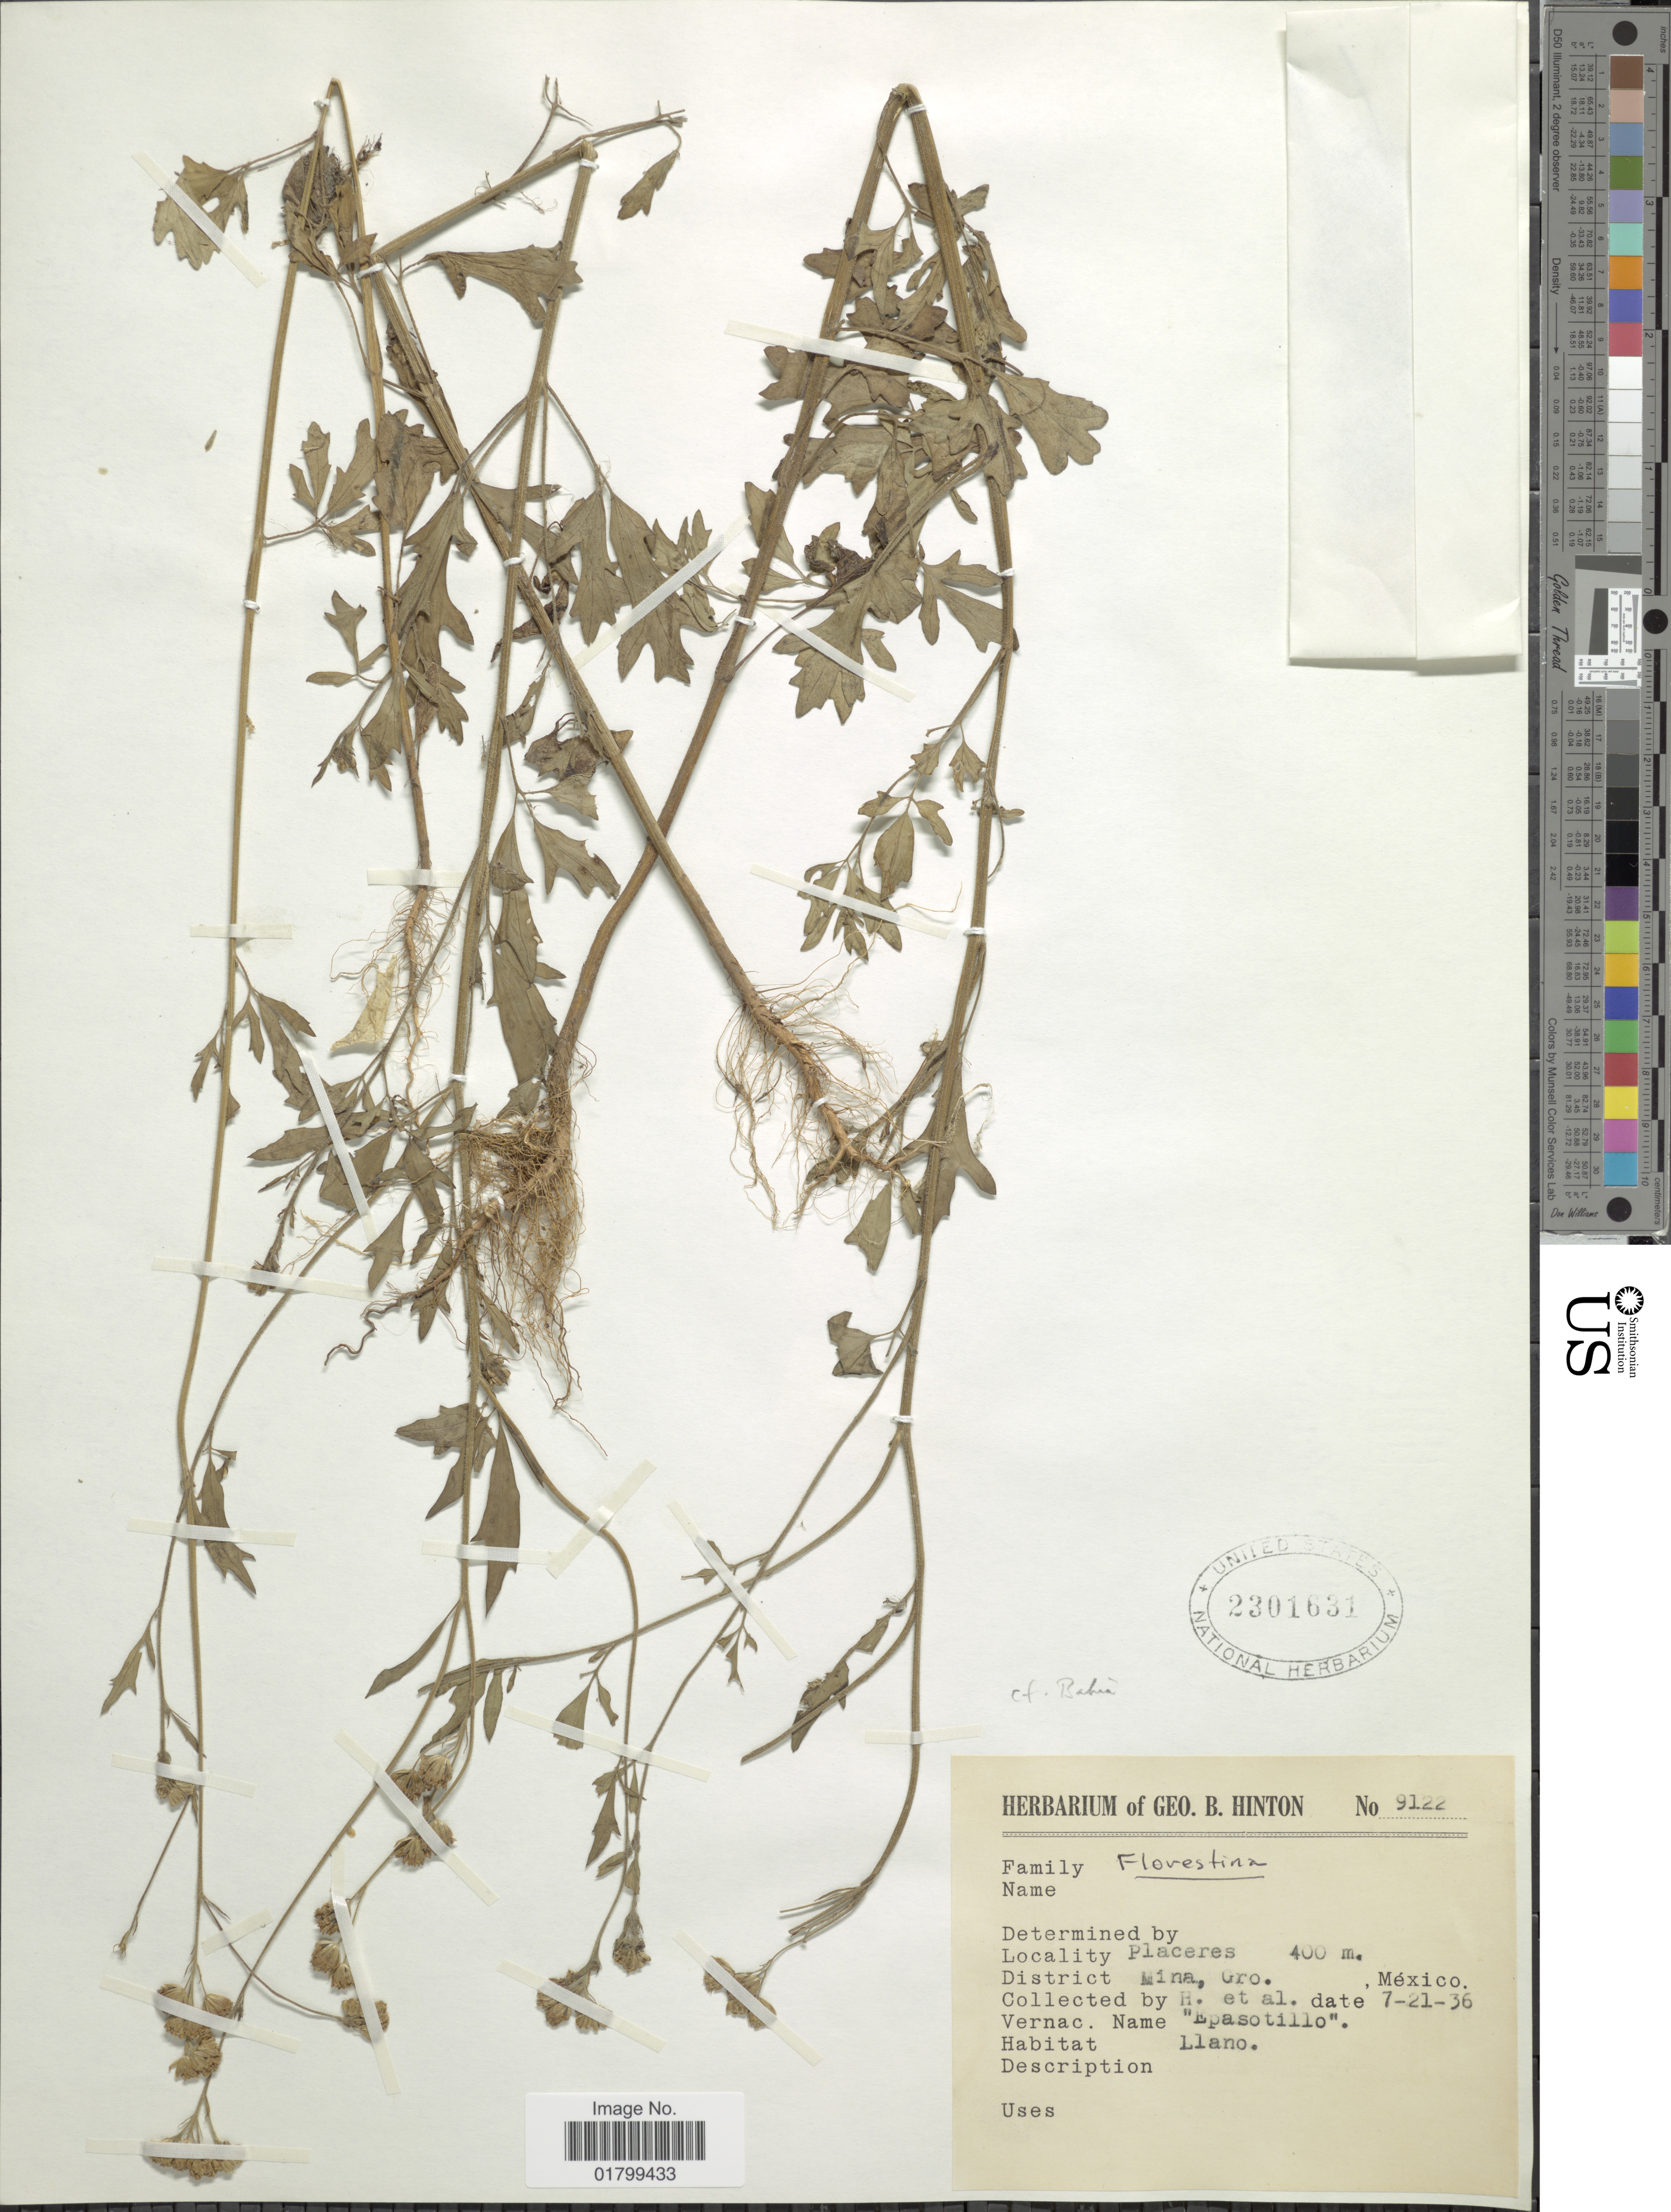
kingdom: Plantae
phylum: Tracheophyta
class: Magnoliopsida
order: Asterales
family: Asteraceae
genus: Florestina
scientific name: Florestina sp.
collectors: G. B. Hinton & et al.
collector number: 9122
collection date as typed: Transcribed d/m/y: 21/7/36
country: Mexico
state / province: Guerrero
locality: Placeres, District Mina, Gro.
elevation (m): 400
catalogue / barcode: US 2301631